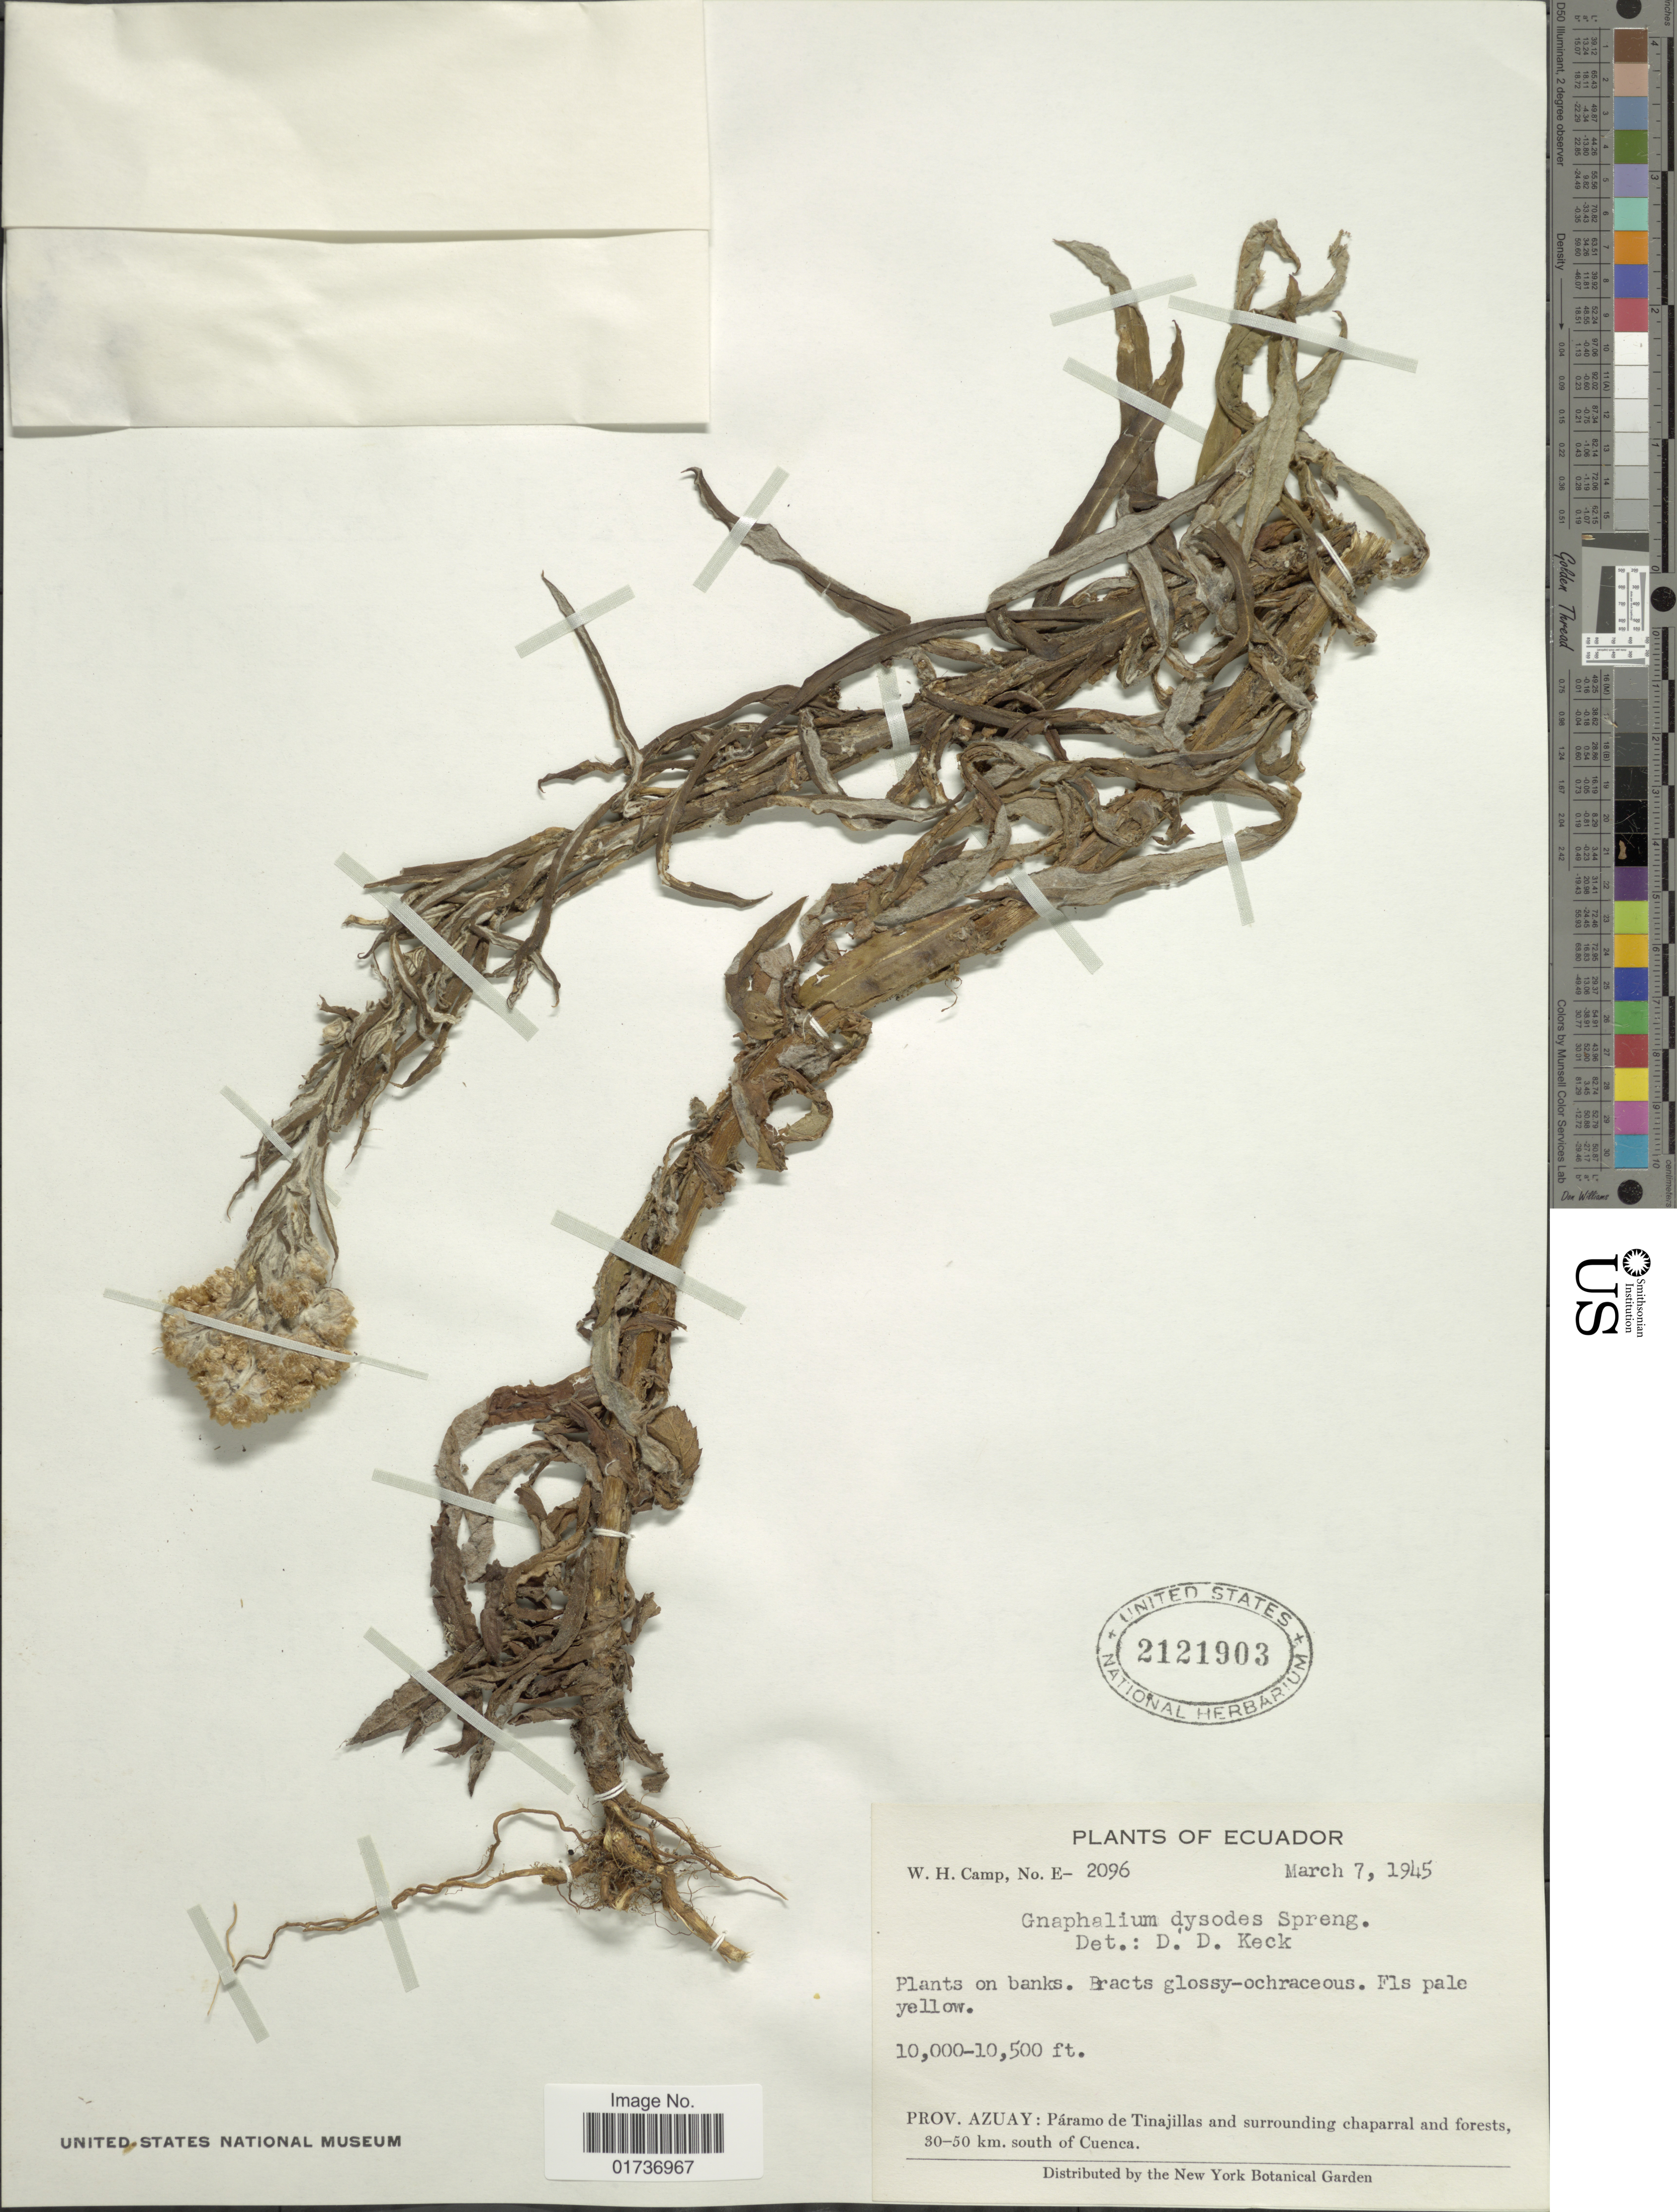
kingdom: Plantae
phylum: Tracheophyta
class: Magnoliopsida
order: Asterales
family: Asteraceae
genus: Gnaphalium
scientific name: Gnaphalium dysodes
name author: Spreng.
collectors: W. H. Camp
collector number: E-2096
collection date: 1945-03-07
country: Ecuador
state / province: Azuay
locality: Páramo de Tinajllas and surroundings chaparral and forest, 30-50 km south of Cuenca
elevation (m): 3048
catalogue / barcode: US 2121903